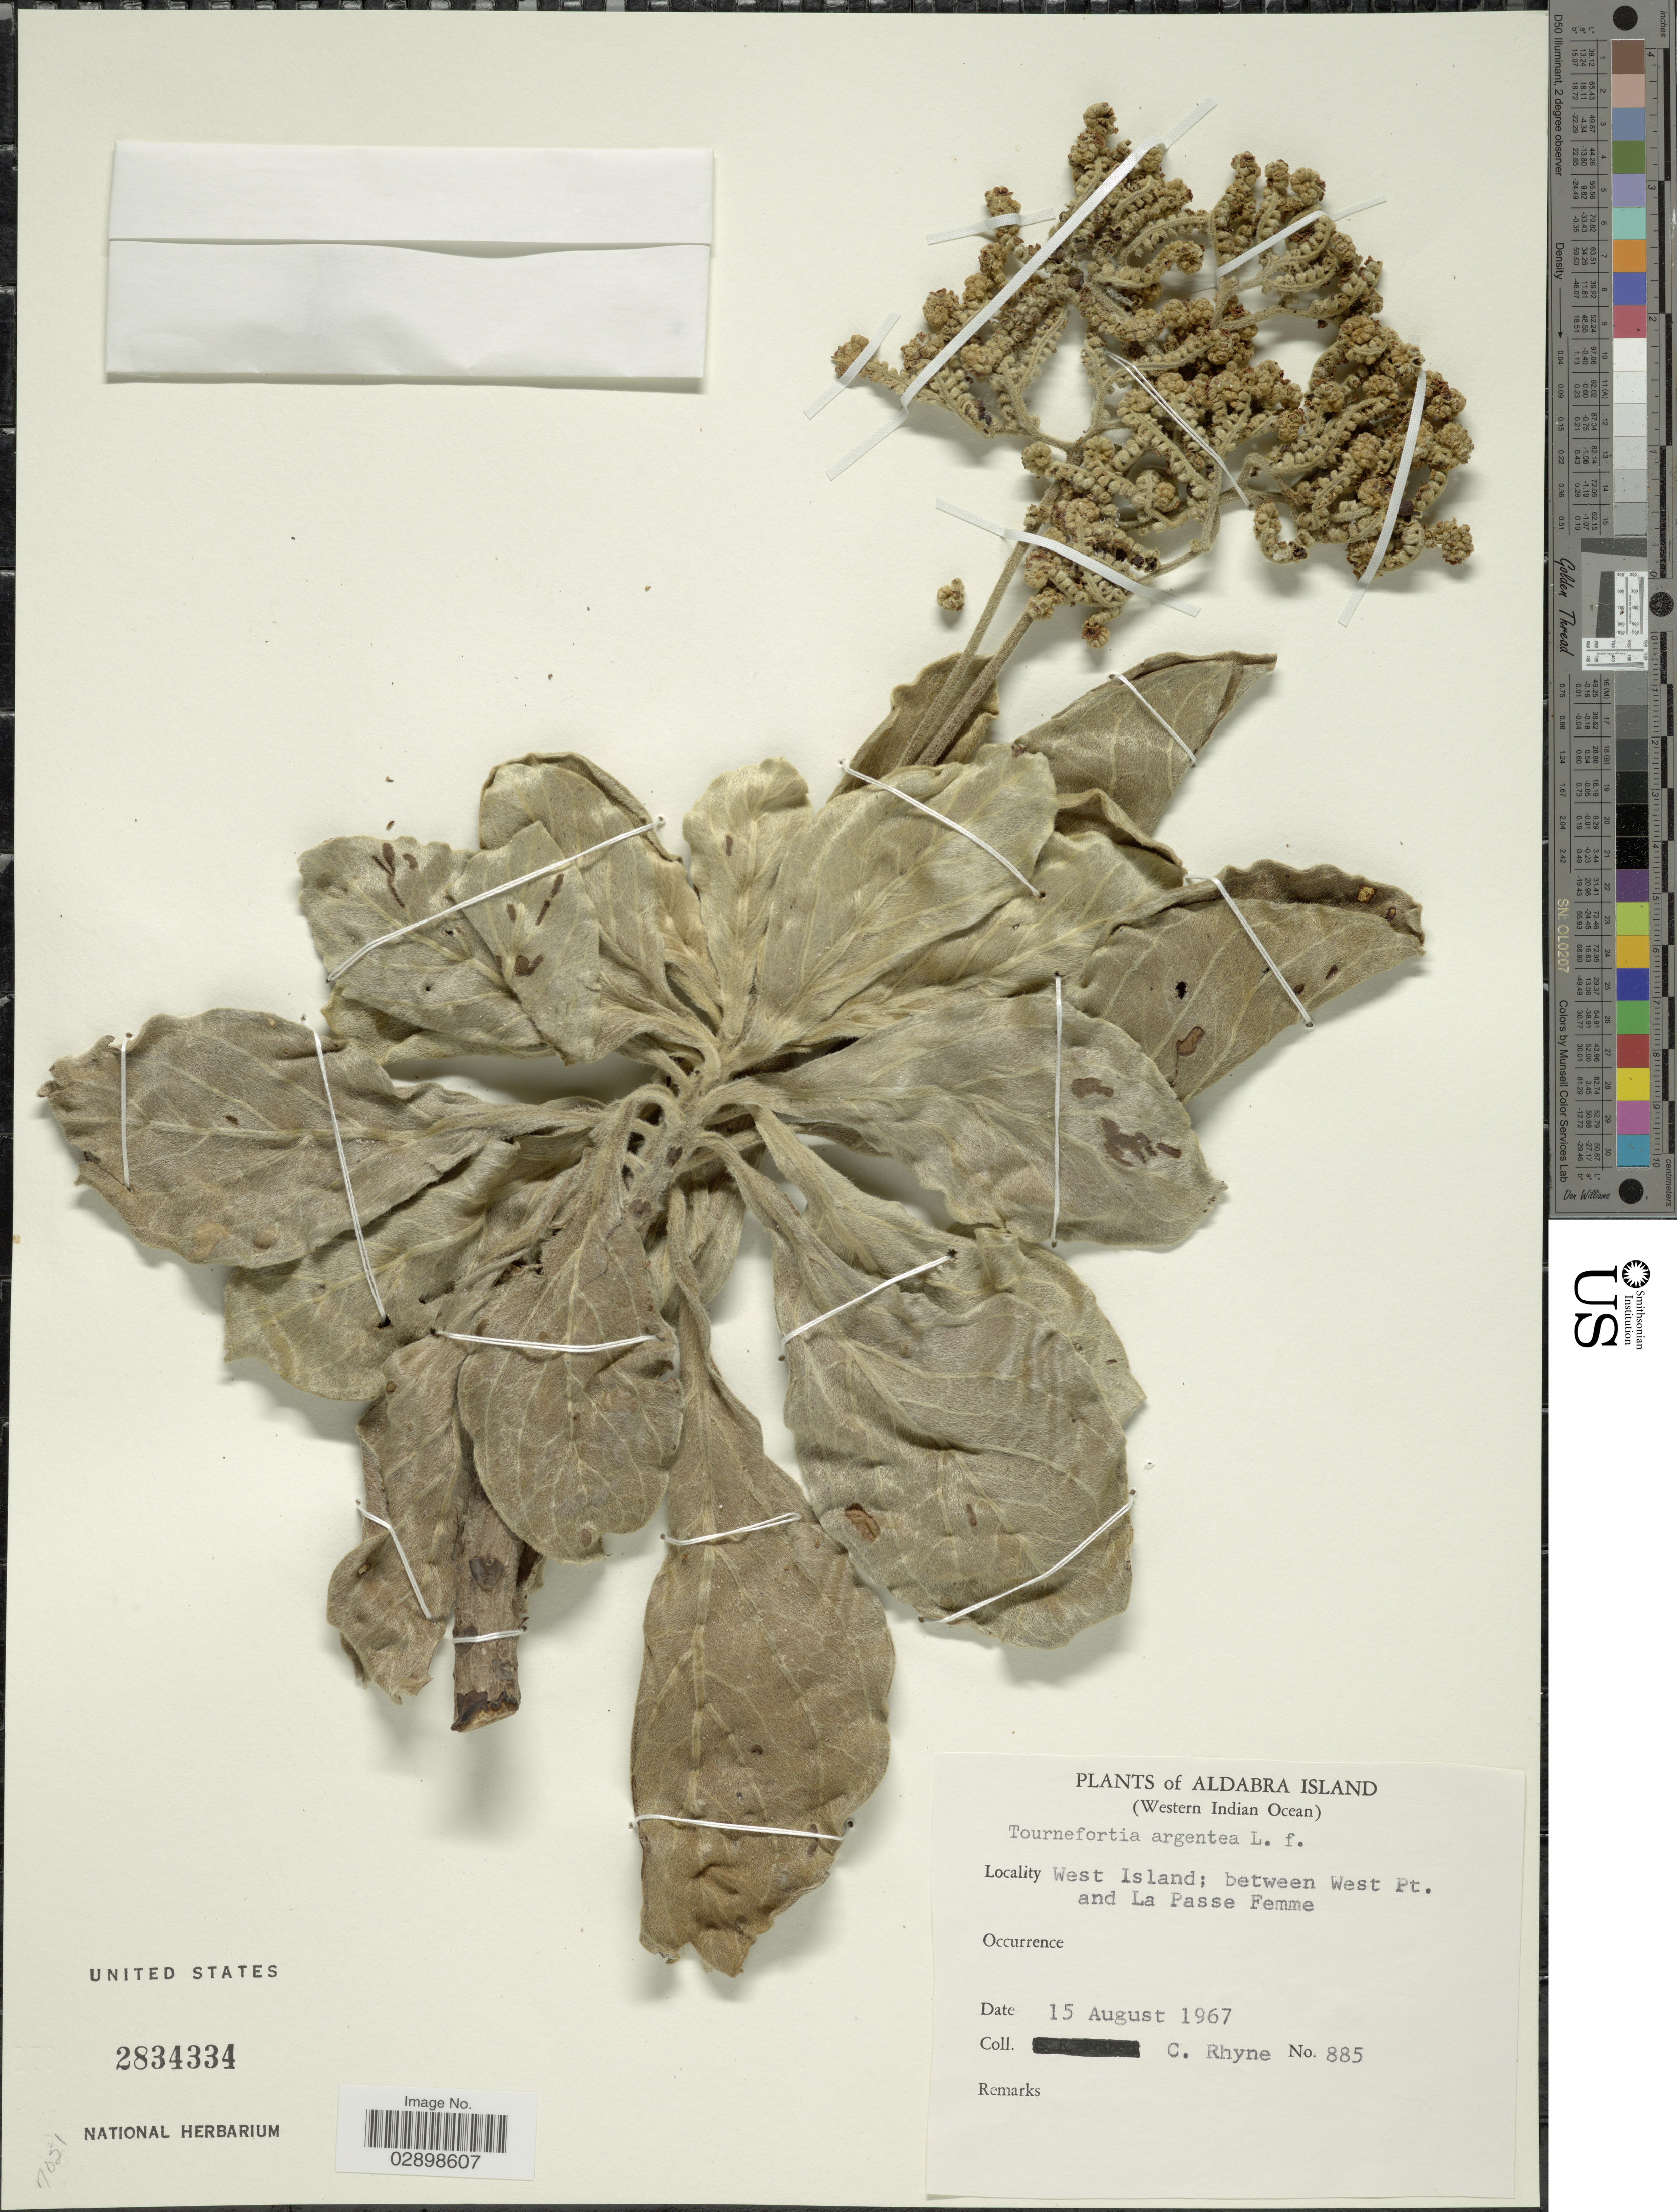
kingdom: Plantae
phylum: Tracheophyta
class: Magnoliopsida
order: Boraginales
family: Heliotropiaceae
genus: Tournefortia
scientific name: Tournefortia argentea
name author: L. f.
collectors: C. Rhyne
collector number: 885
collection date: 1967-08-15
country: Seychelles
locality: Aldabra Island. (Western Indian Ocean). West Island; between West Pt. and La Passe Femme.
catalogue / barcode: US 2834334